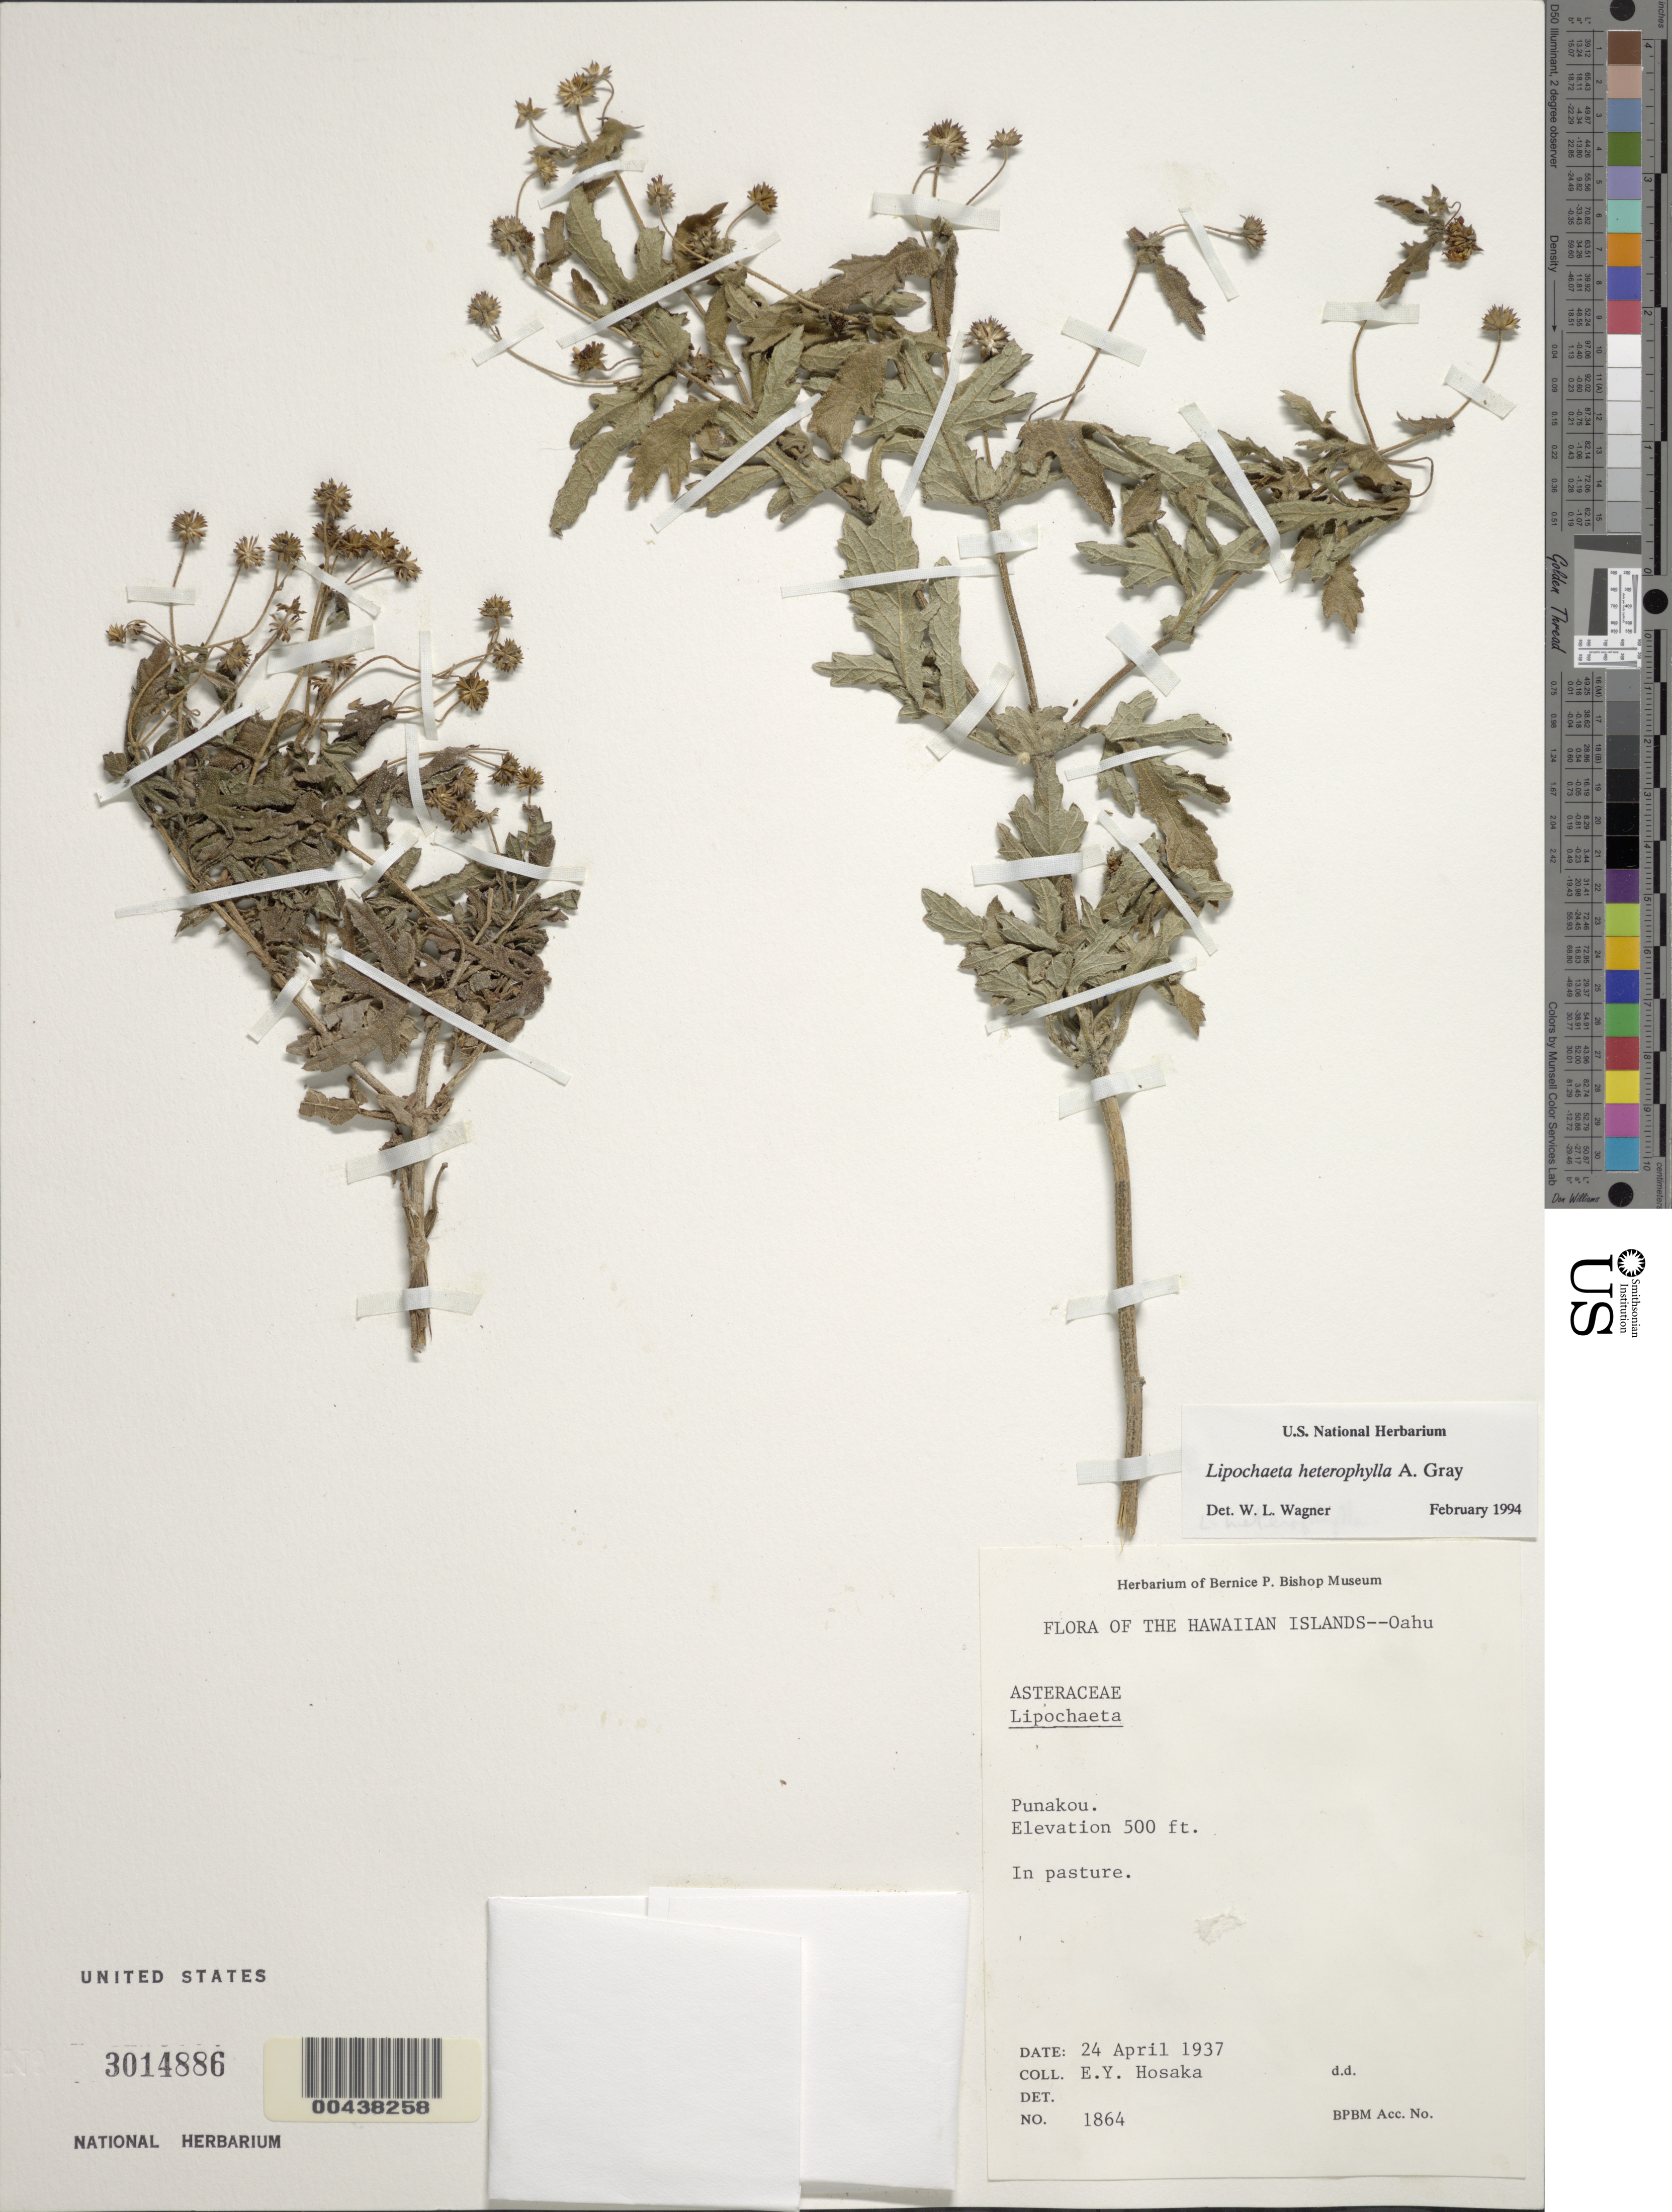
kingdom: Plantae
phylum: Tracheophyta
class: Magnoliopsida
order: Asterales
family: Asteraceae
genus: Lipochaeta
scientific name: Lipochaeta heterophylla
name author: A. Gray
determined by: Wagner, W. L., (BOT), Smithsonian Institution - National Museum of Natural History (UNITED STATES)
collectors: E. Y. Hosaka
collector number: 1864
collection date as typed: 24 Apr 1937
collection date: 1937-04-24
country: United States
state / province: Hawaii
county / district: Maui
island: Moloka'i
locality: Punakou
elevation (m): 152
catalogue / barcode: US 3014886